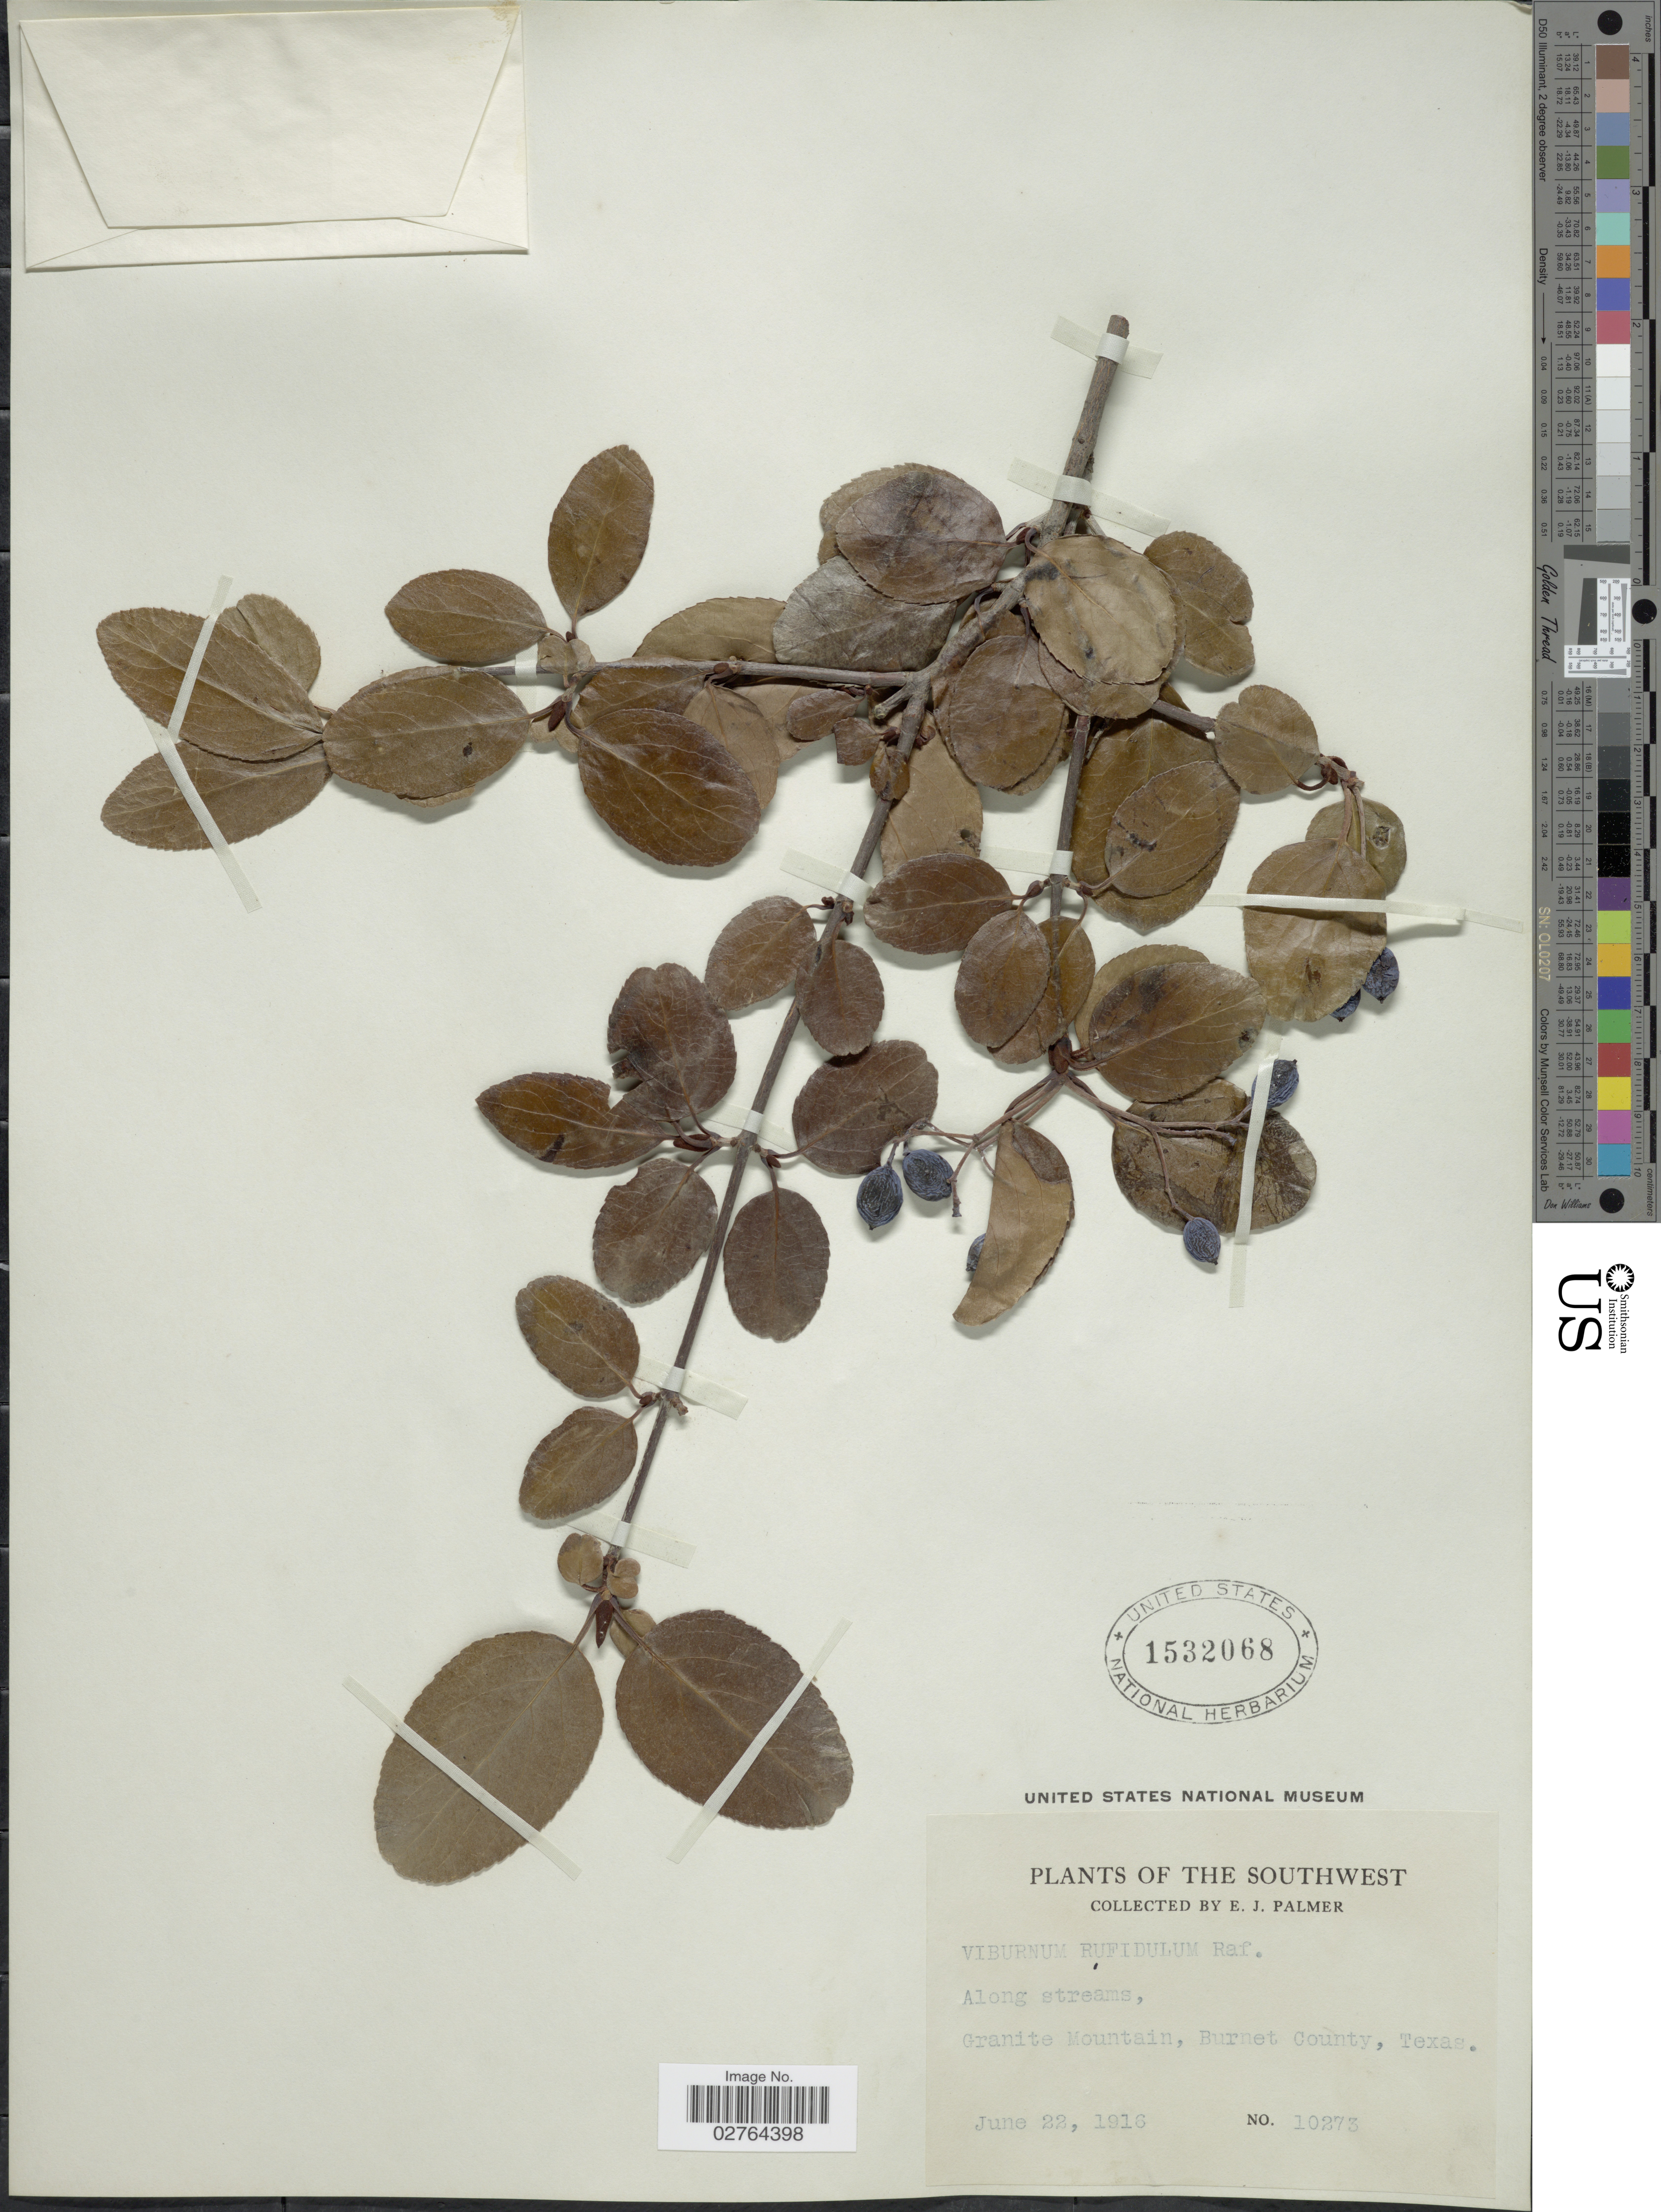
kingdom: Plantae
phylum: Tracheophyta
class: Magnoliopsida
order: Dipsacales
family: Viburnaceae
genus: Viburnum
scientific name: Viburnum rufidulum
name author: Raf.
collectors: E. J. Palmer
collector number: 10273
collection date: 1916-06-22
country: United States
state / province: Texas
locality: The Southwest. Granite Mountain, Burnet County.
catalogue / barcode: US 1532068